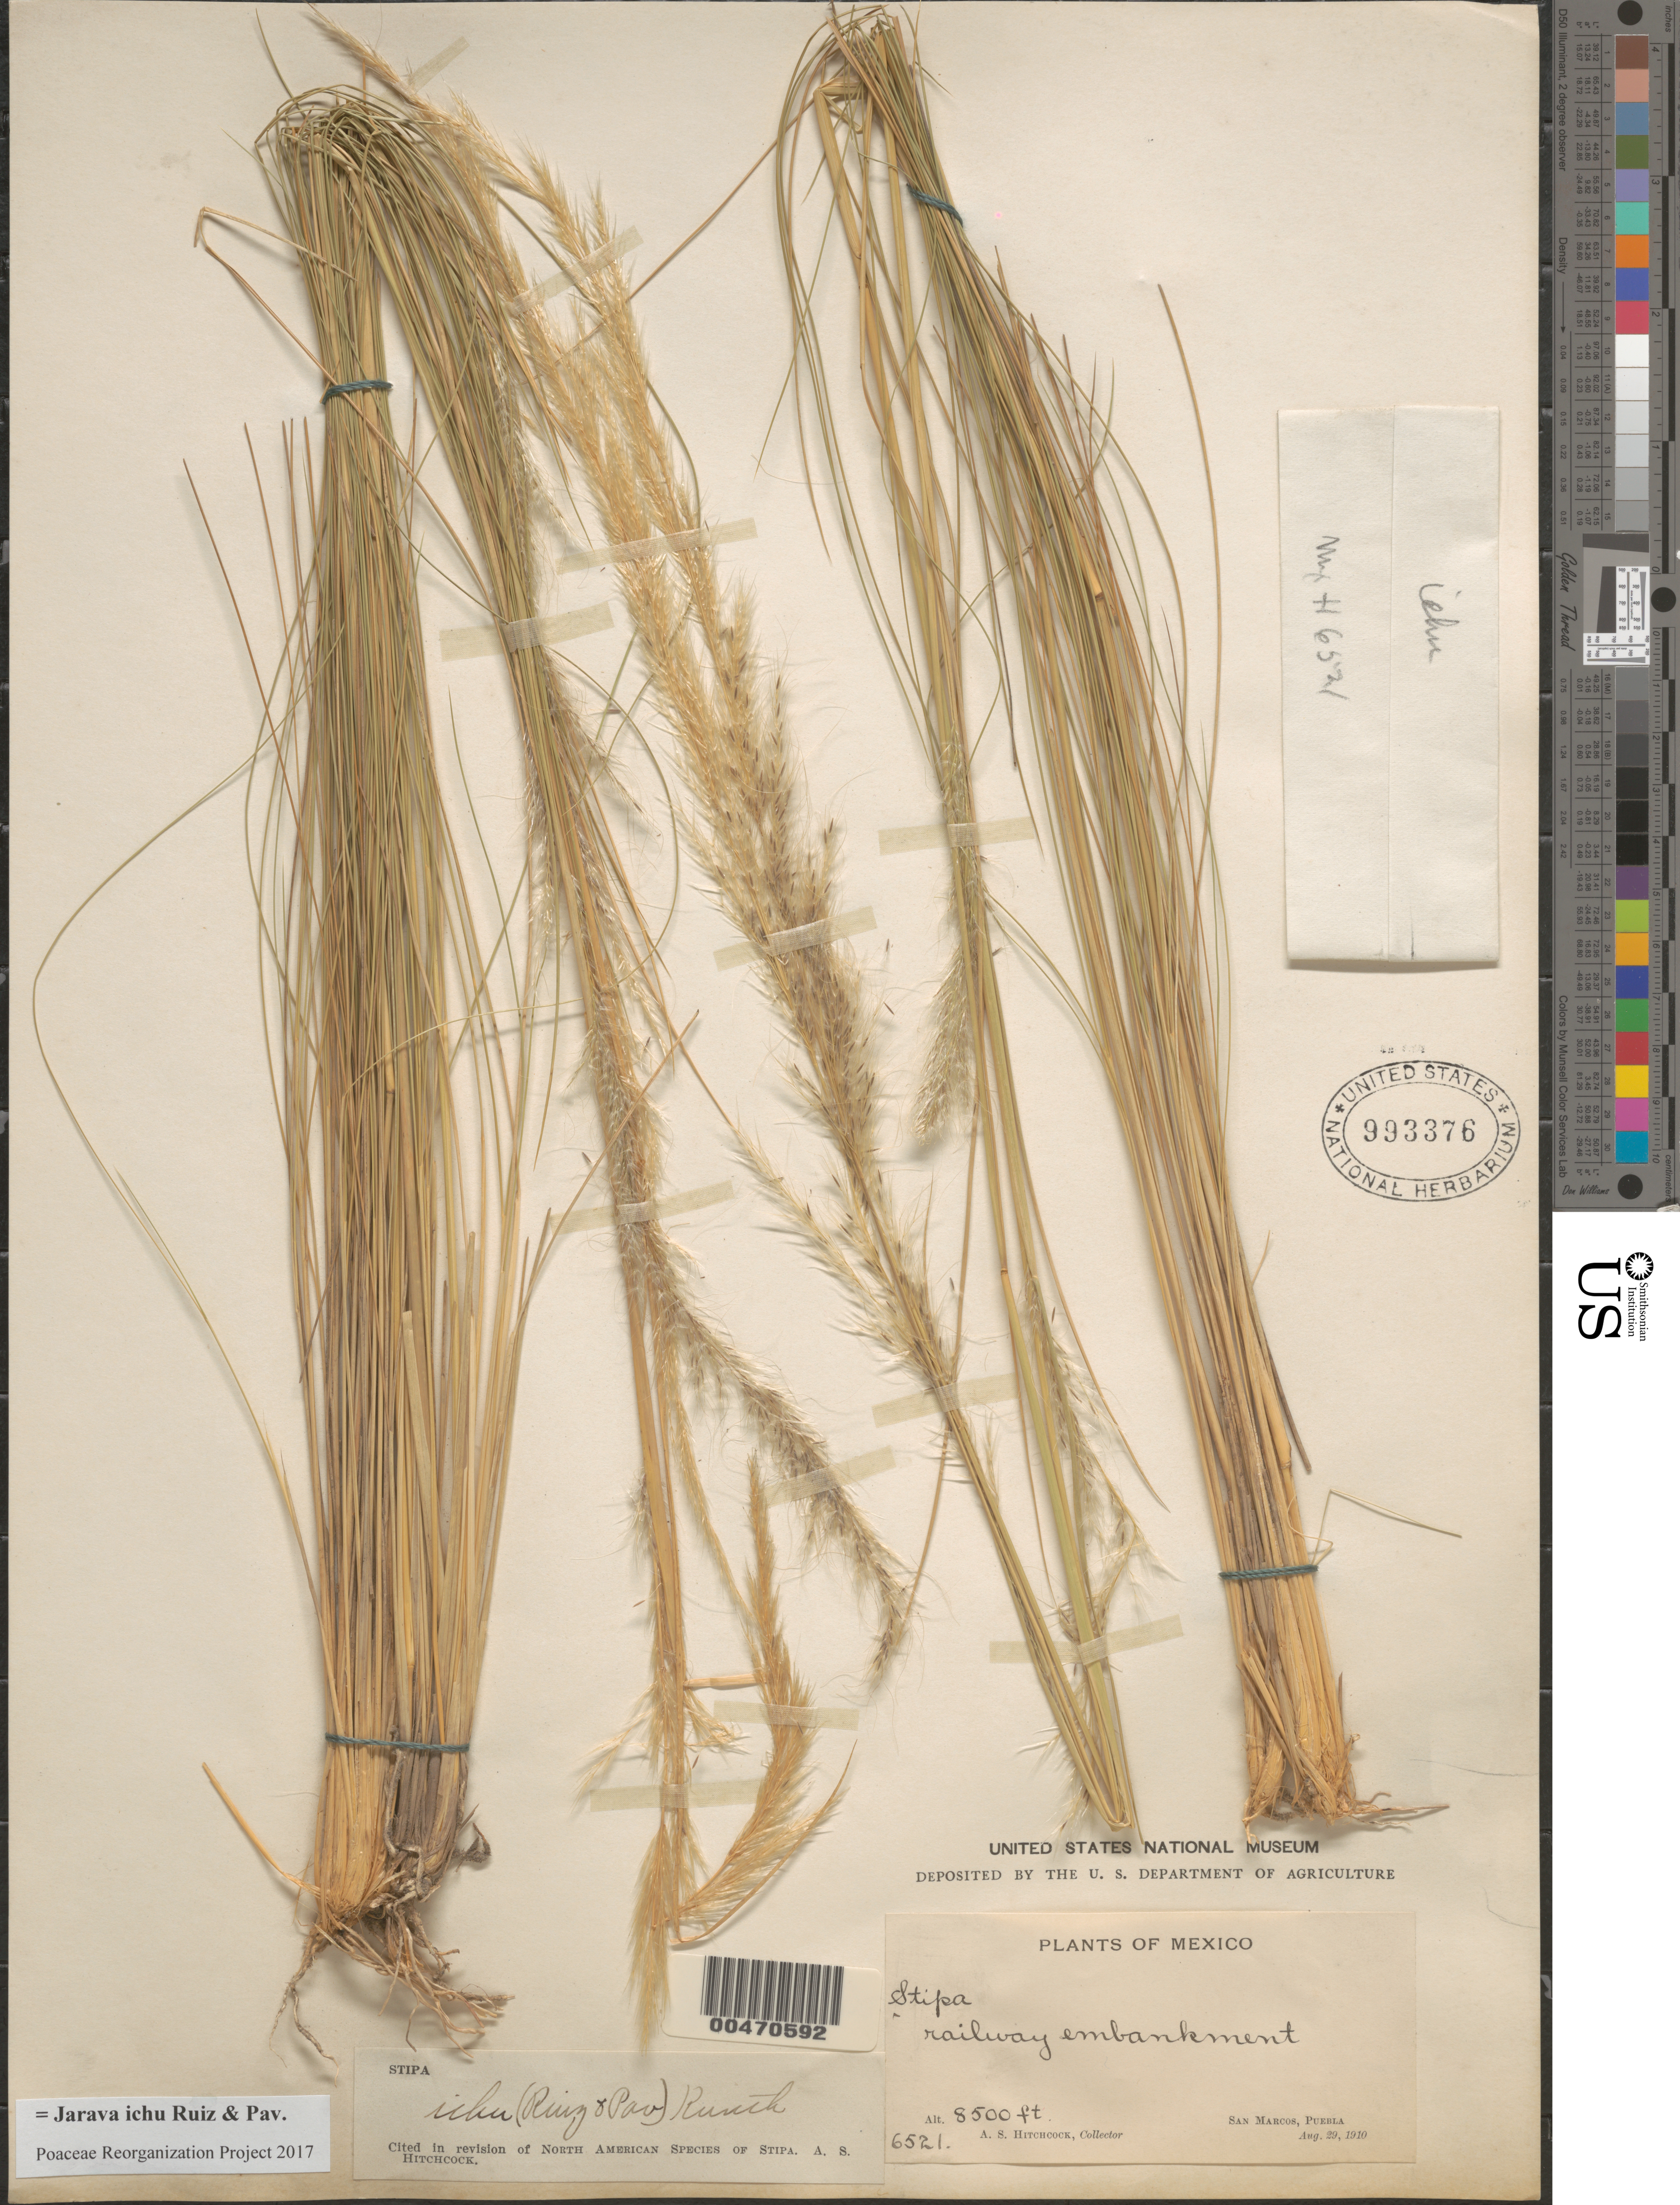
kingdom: Plantae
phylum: Tracheophyta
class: Liliopsida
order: Poales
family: Poaceae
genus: Jarava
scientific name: Jarava ichu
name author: Ruiz & Pav.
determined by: Poaceae Reorganization Project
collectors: A. S. Hitchcock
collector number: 6521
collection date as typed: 29 Aug 1910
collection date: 1910-08-29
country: Mexico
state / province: Puebla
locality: San Marcos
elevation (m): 2591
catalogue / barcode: US 993376